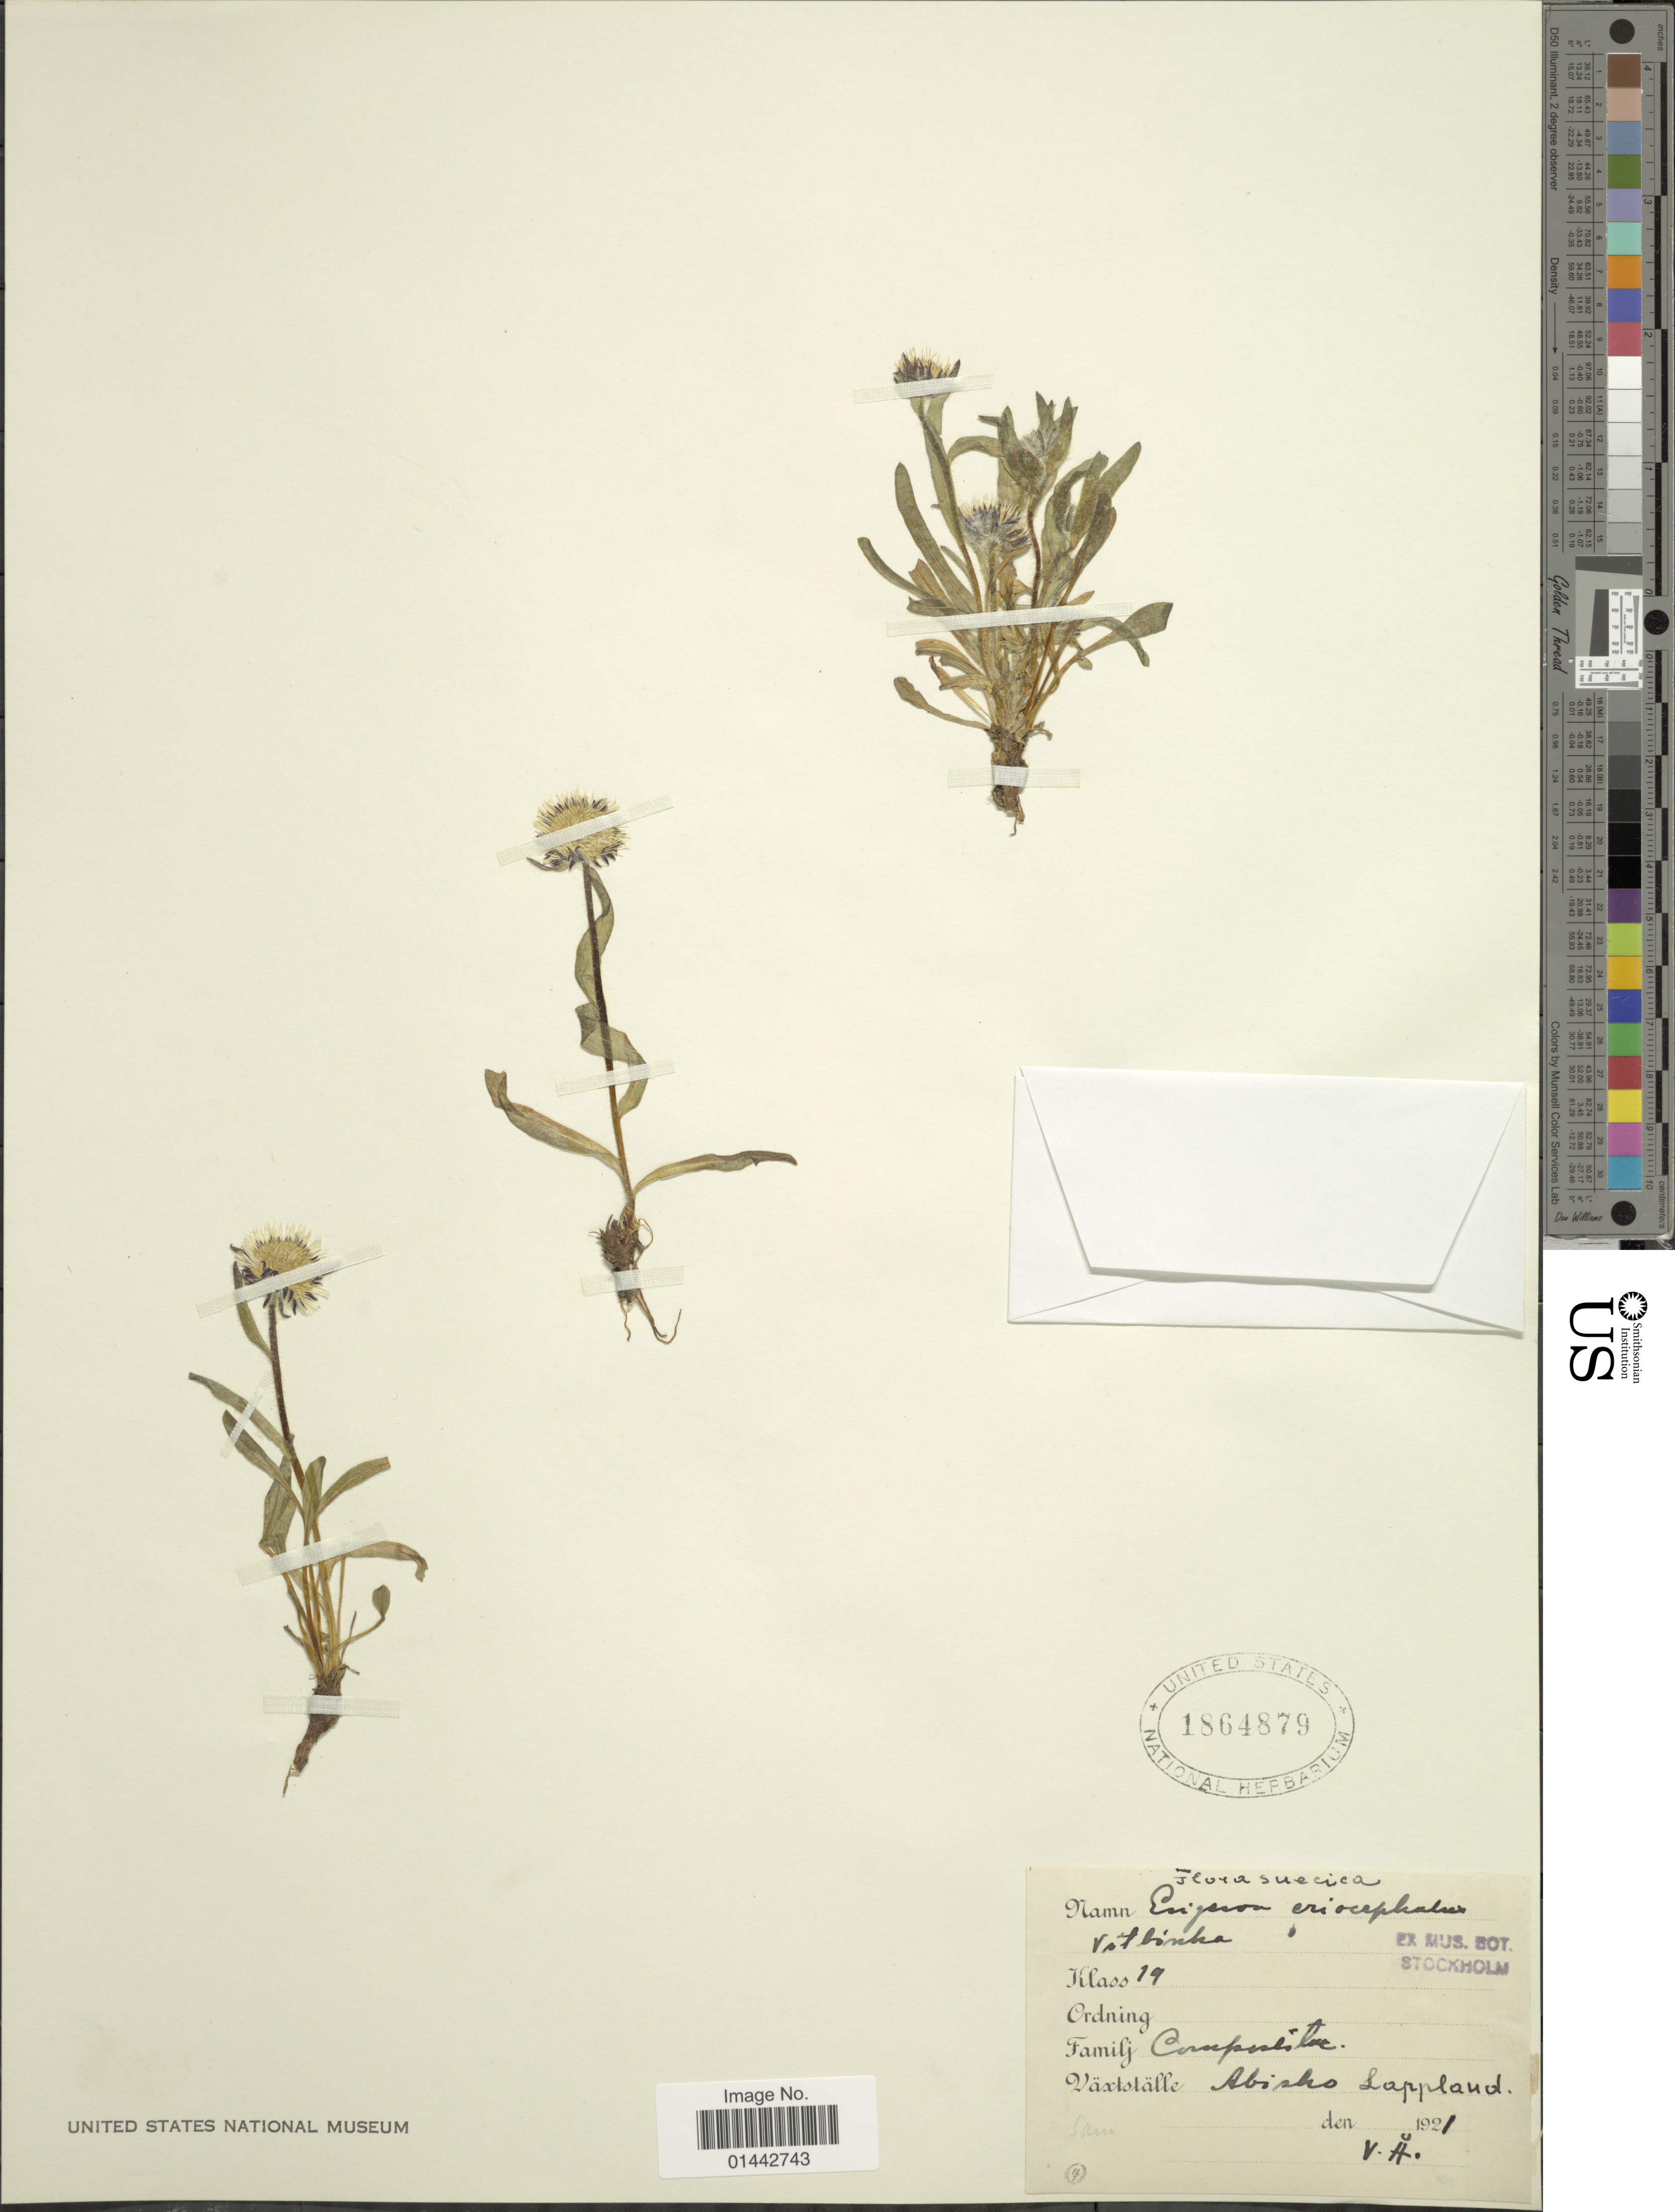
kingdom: Plantae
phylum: Tracheophyta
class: Magnoliopsida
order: Asterales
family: Asteraceae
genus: Erigeron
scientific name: Erigeron eriocephalus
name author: J. Vahl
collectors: V. H.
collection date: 1921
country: Sweden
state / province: Norrbotten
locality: Abisko Lappland.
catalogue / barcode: US 1864879